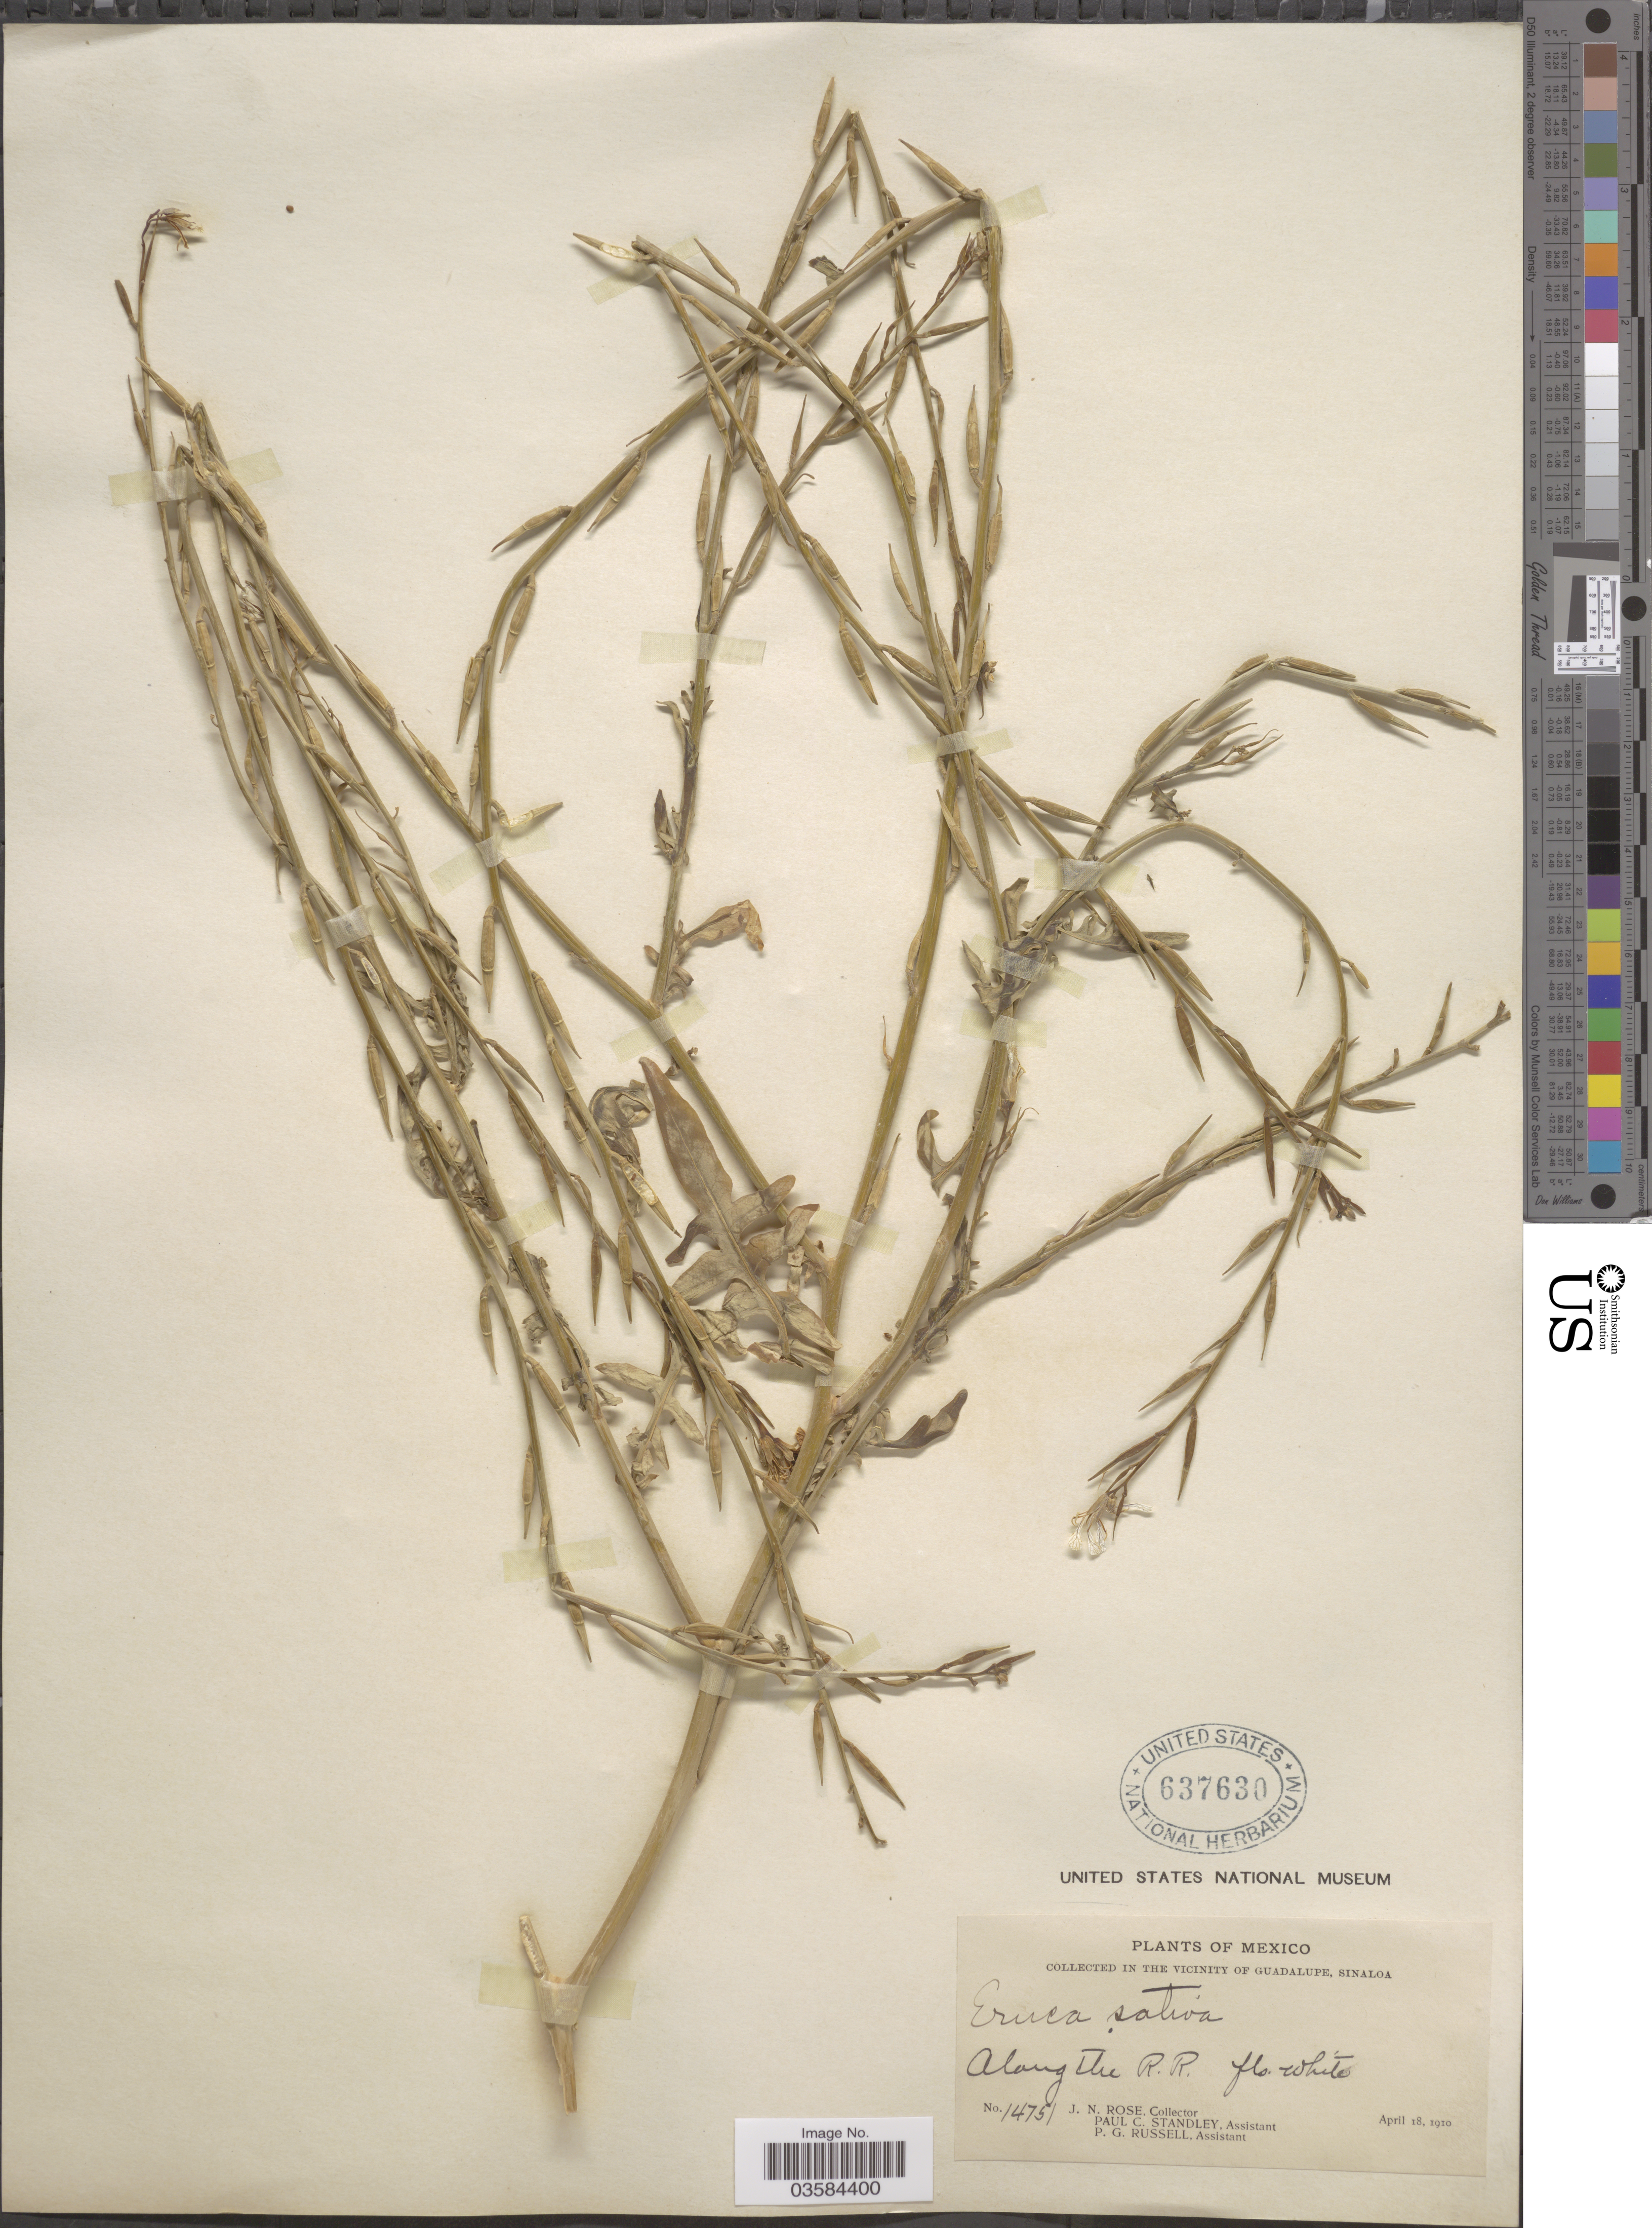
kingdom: Plantae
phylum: Tracheophyta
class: Magnoliopsida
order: Brassicales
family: Brassicaceae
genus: Eruca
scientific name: Eruca vesicaria subsp. sativa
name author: (Mill.) Thell.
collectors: J. N. Rose, P. C. Standley & P. G. Russell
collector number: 14751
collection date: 1910-04-18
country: Mexico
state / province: Sinaloa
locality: The vicinity of Guadalupe. Along the R.R.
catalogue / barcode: US 637630